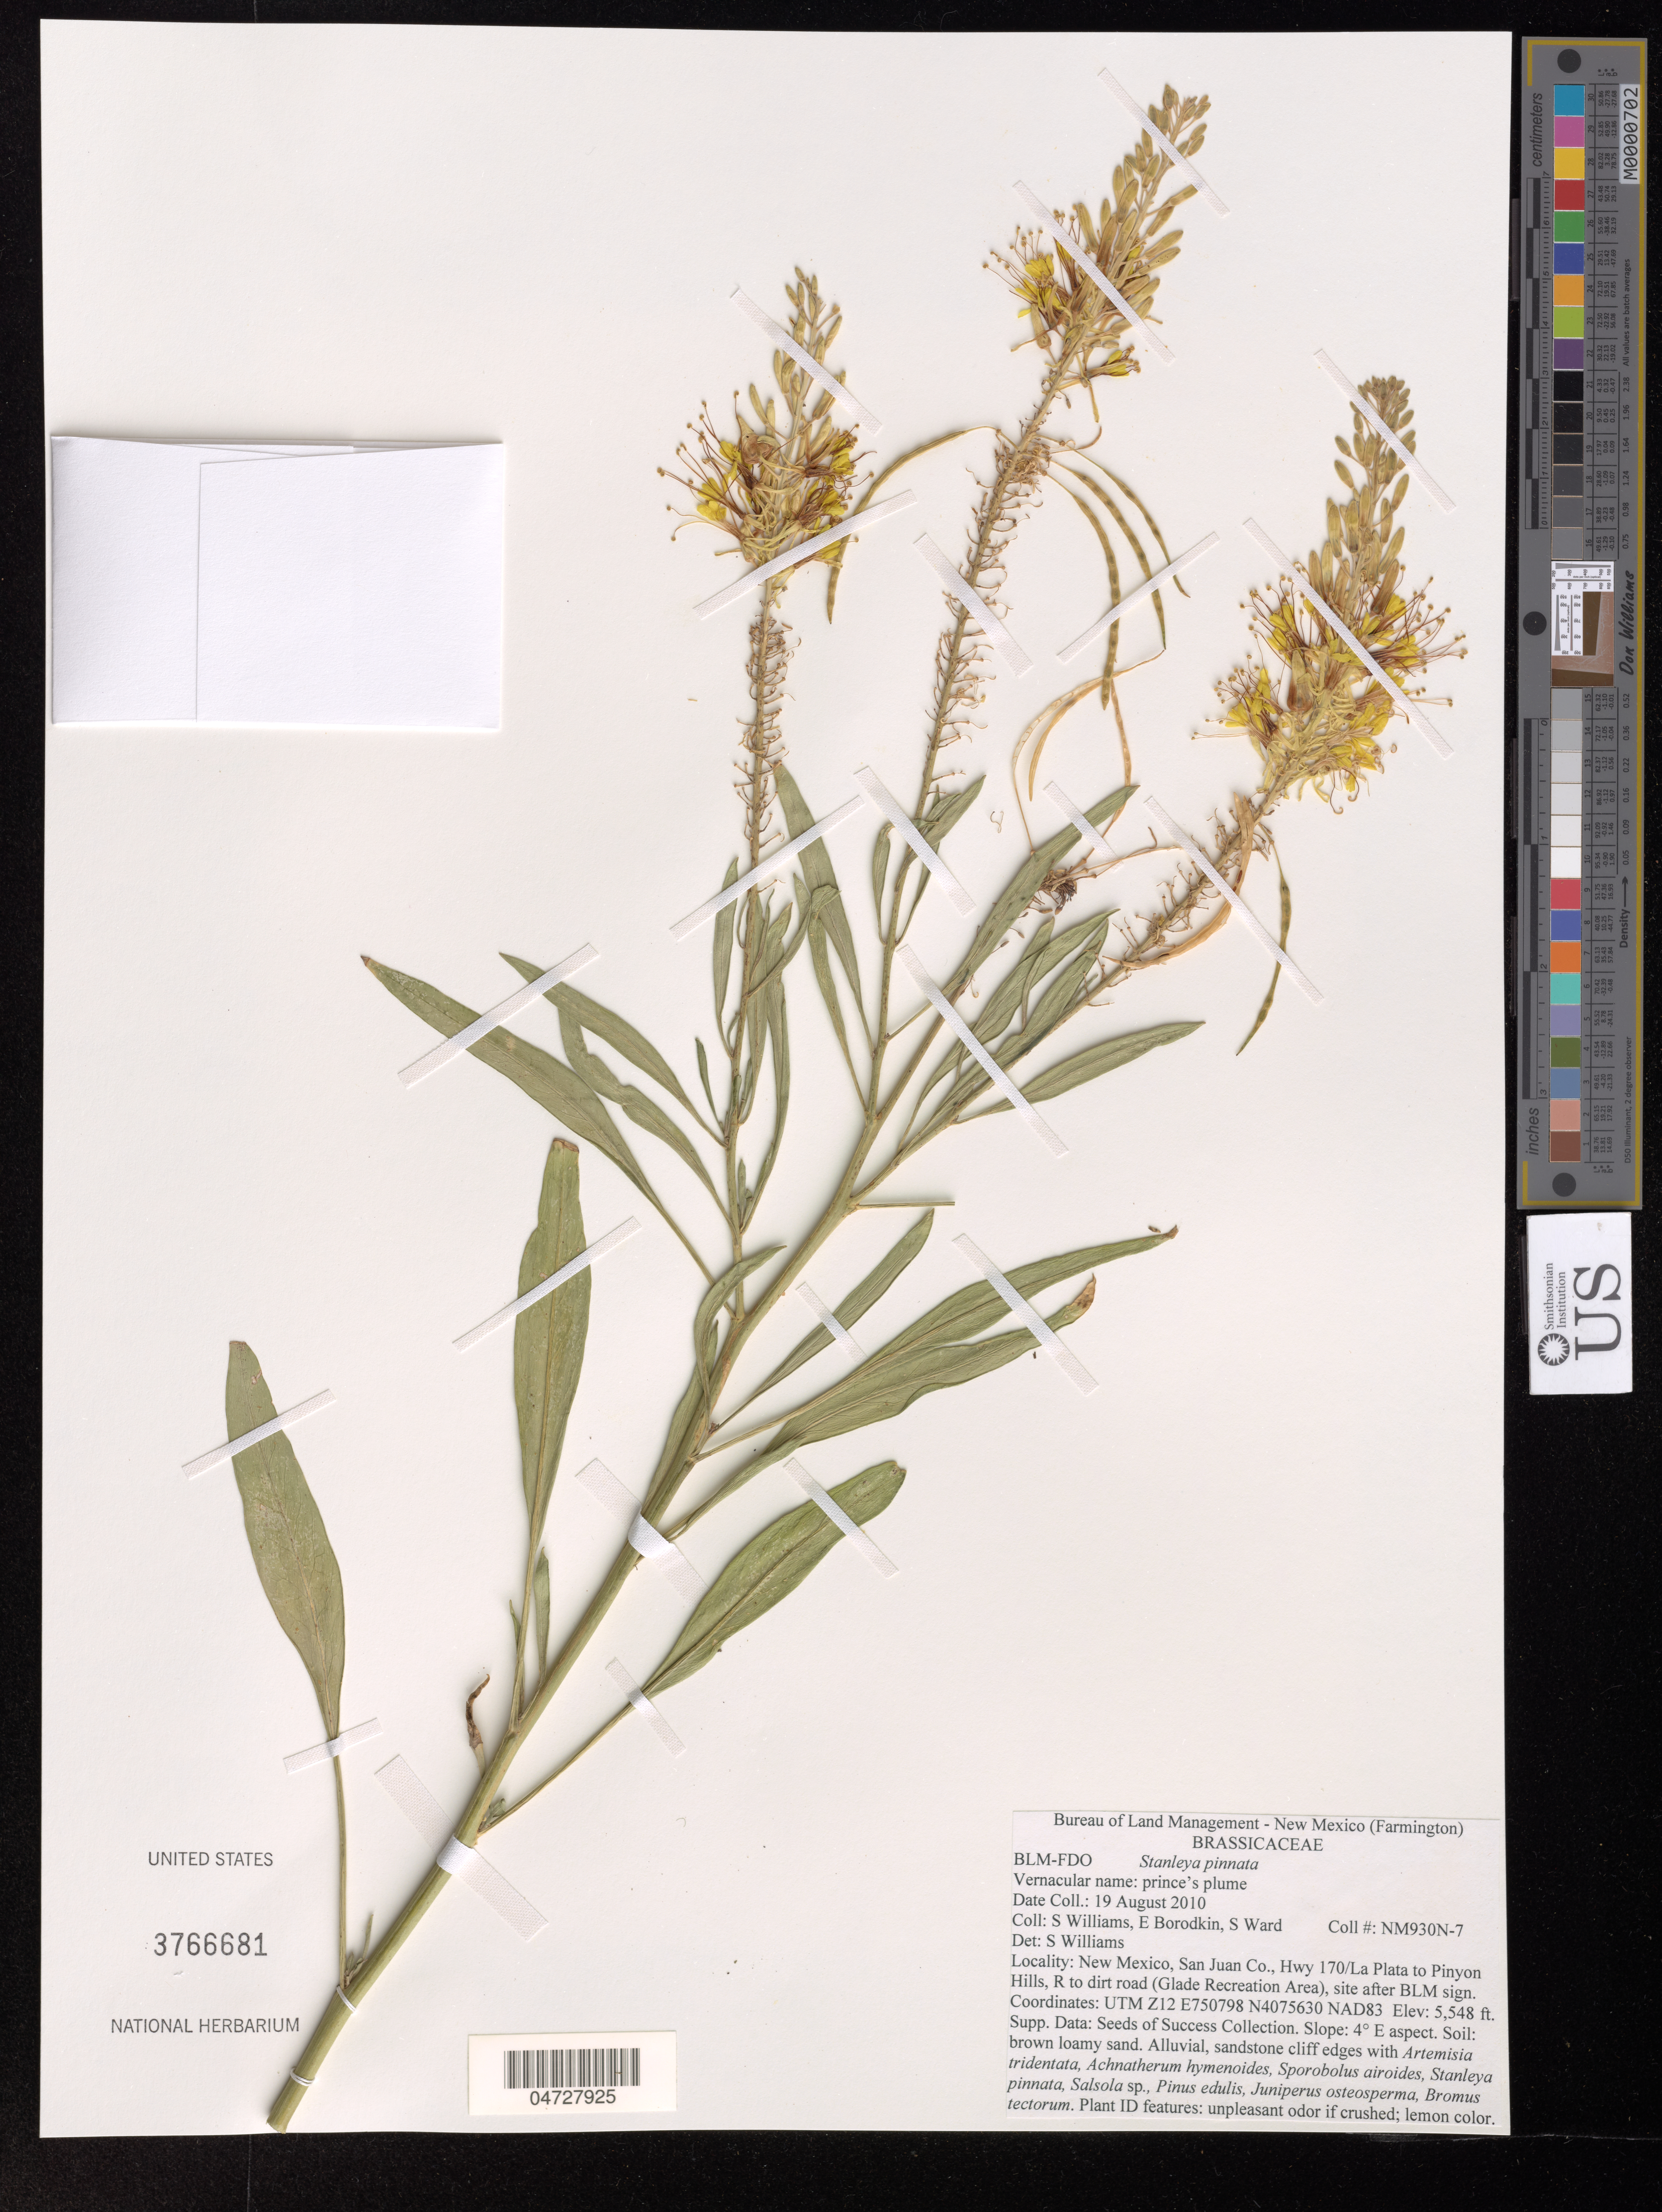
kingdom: Plantae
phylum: Tracheophyta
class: Magnoliopsida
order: Brassicales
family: Brassicaceae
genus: Stanleya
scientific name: Stanleya pinnata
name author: (Pursh) Britton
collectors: S. Williams, E. Borodkin & S. Ward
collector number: NM930N-7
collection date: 2010-08-19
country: United States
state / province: New Mexico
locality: San Juan Co., Hwy 170/La Plata to Pinyon Hills.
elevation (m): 1691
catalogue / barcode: US 3766681